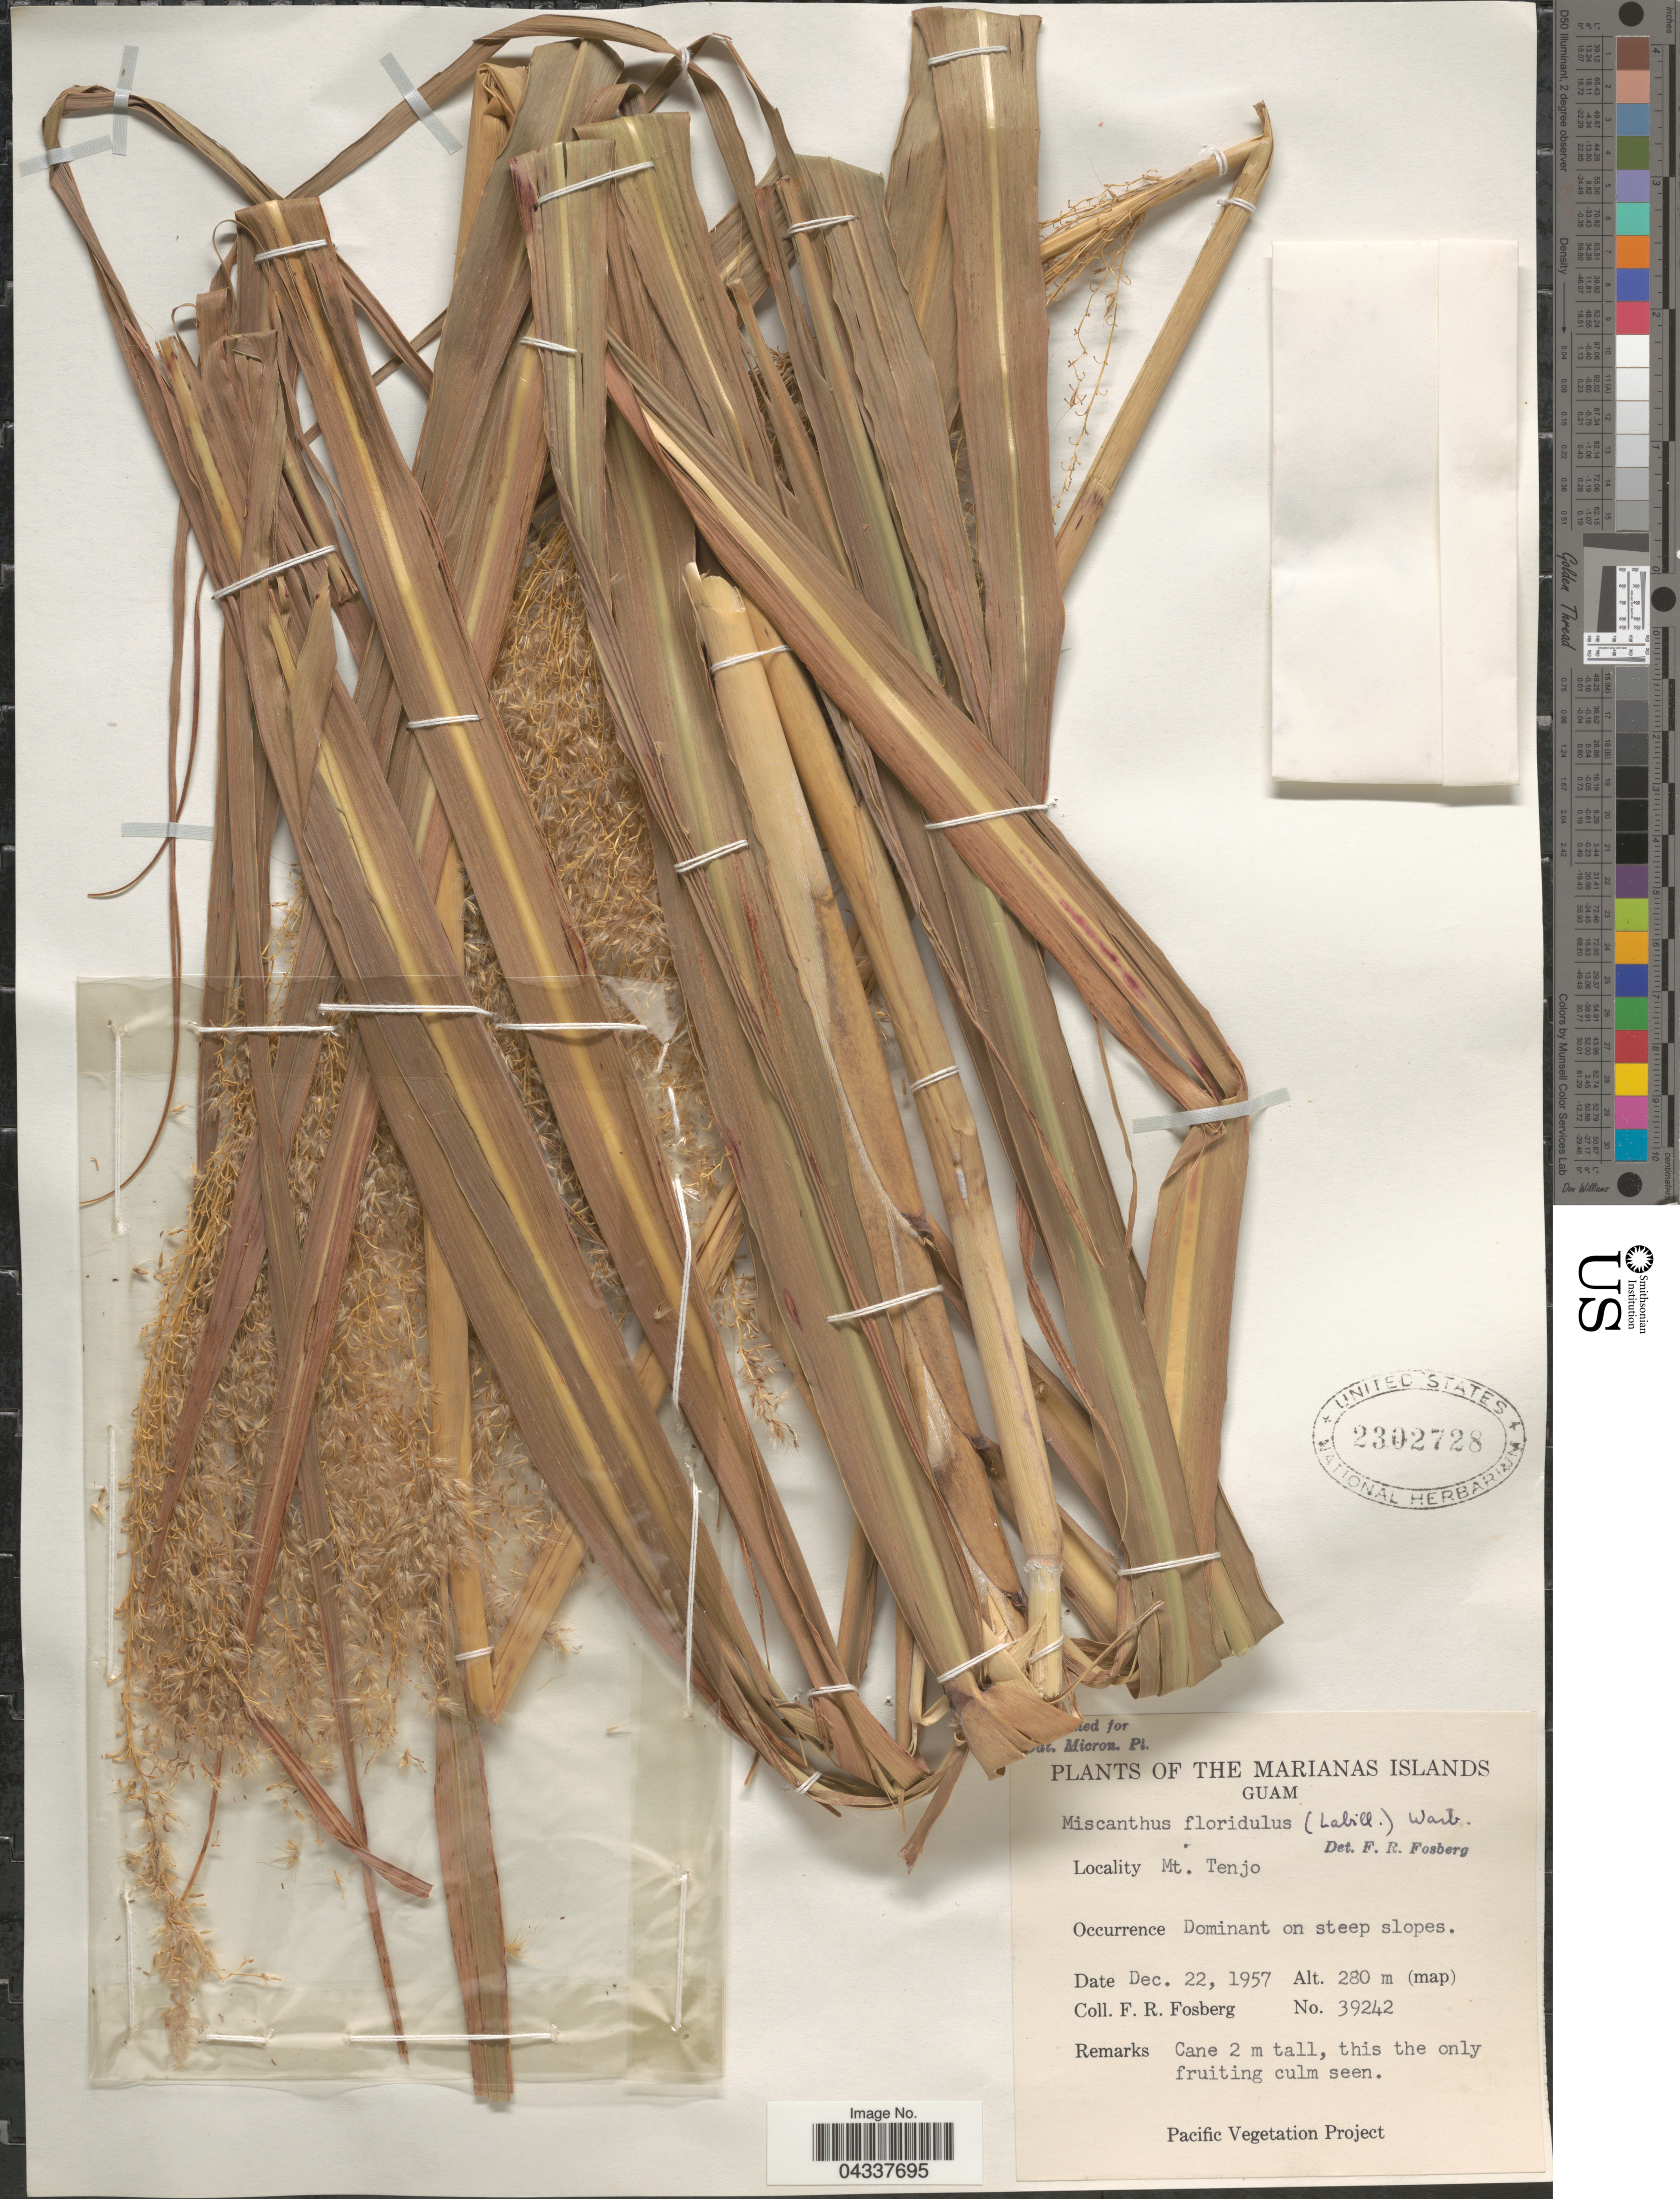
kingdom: Plantae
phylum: Tracheophyta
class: Liliopsida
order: Poales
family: Poaceae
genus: Miscanthus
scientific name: Miscanthus floridulus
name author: (Labill.) Warb.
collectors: F. R. Fosberg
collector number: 39242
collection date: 1957-12-22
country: Guam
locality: Marianas Islands. Mt. Tenjo.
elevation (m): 280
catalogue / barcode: US 2302728